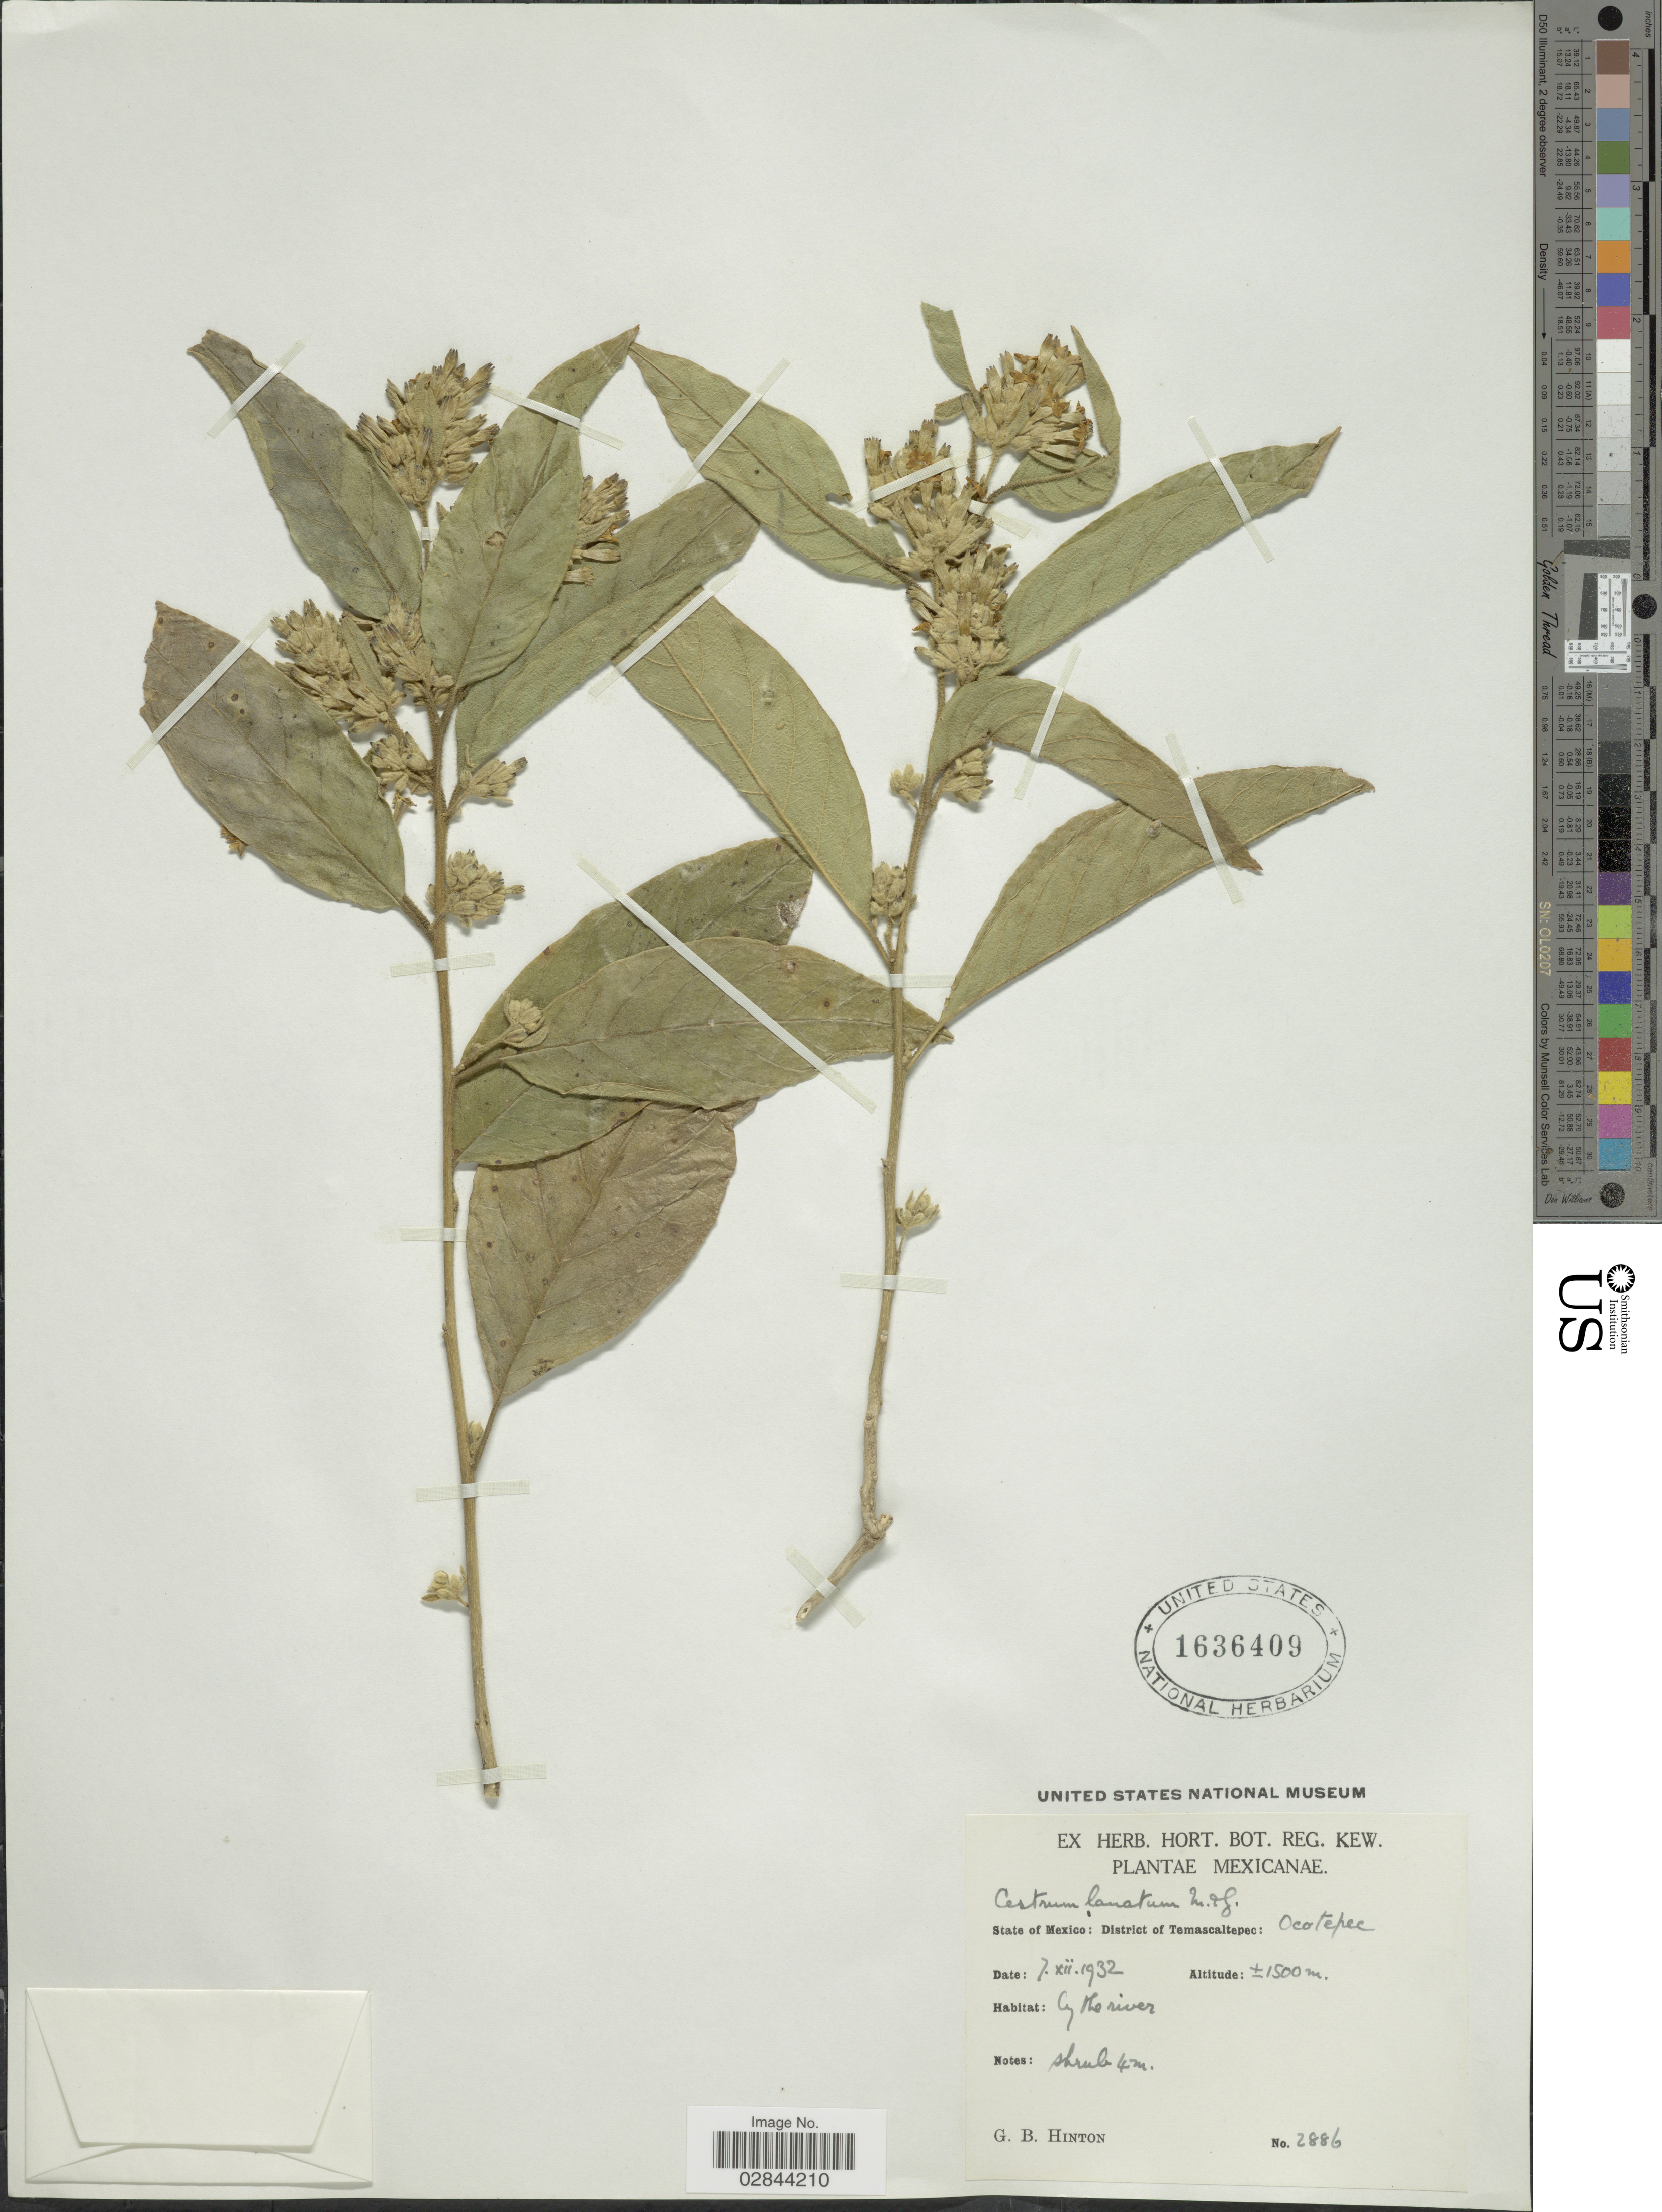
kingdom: Plantae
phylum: Tracheophyta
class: Magnoliopsida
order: Solanales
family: Solanaceae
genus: Cestrum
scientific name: Cestrum tomentosum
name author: L. f.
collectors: G. B. Hinton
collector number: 2886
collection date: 1932-12-07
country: Mexico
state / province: México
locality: District of Temascaltepec: Ocotepec.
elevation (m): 1500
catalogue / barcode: US 1636409